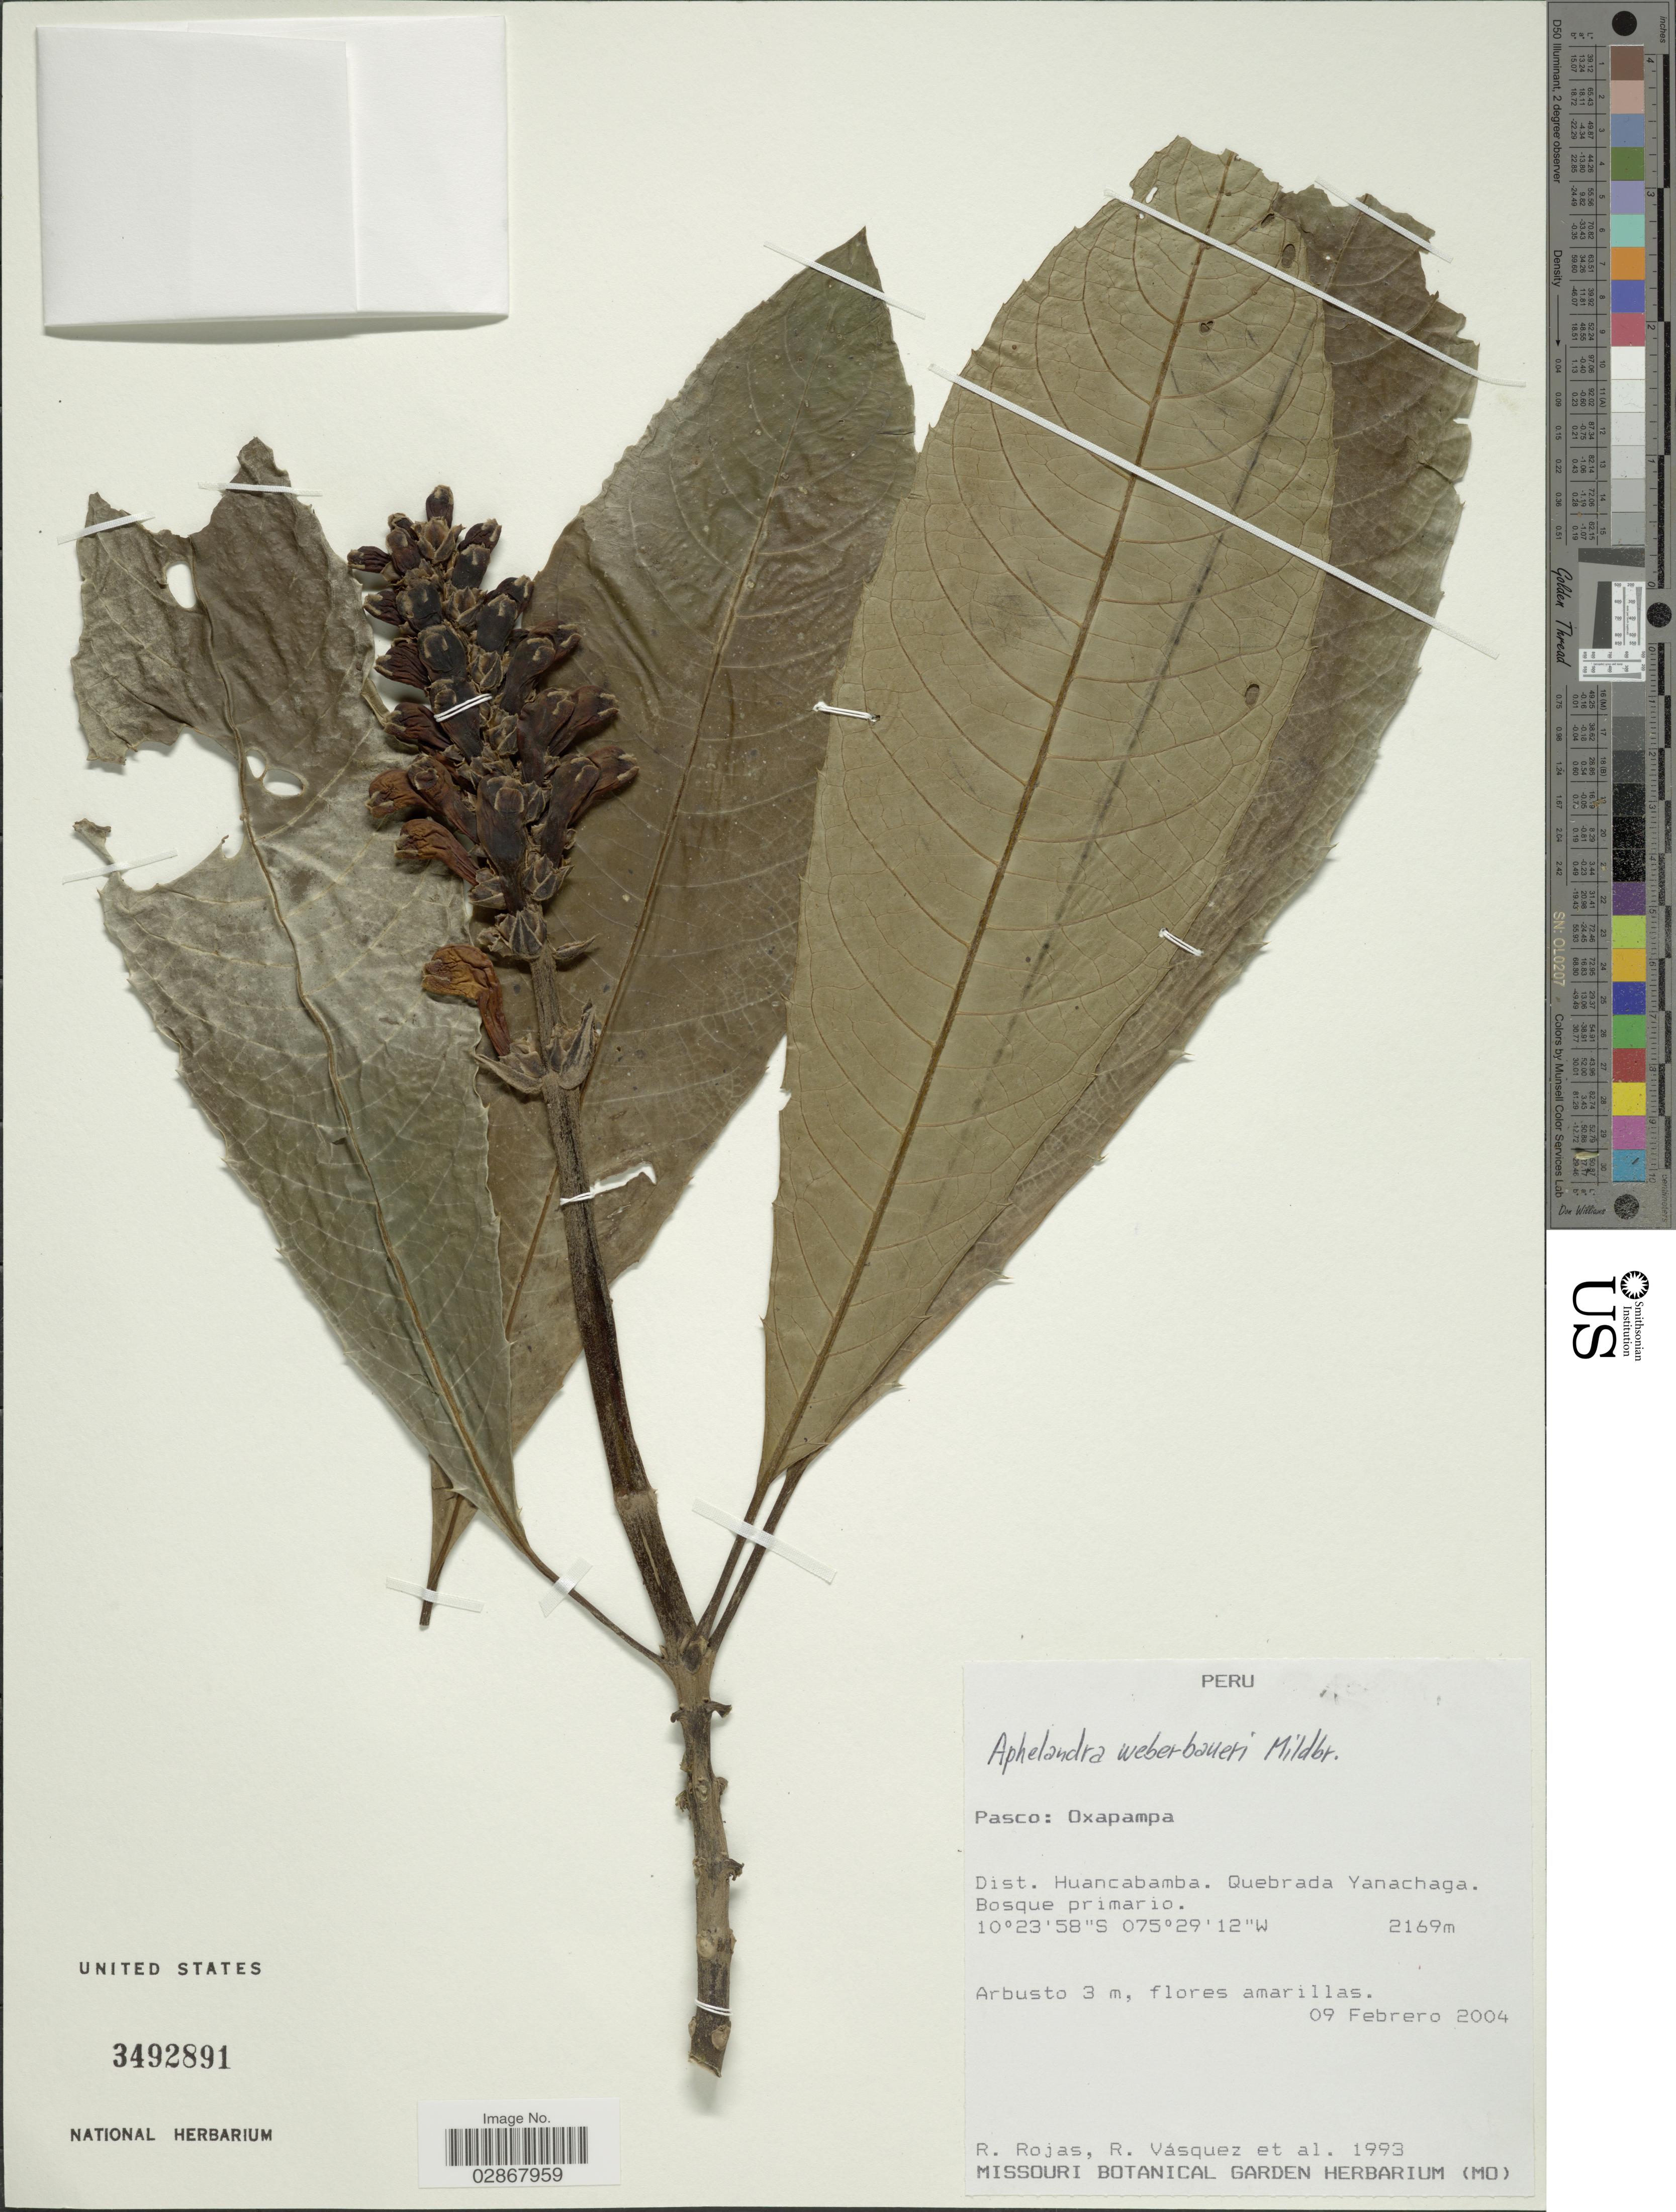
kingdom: Plantae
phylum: Tracheophyta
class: Magnoliopsida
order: Lamiales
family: Acanthaceae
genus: Aphelandra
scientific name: Aphelandra weberbaueri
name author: Mildbr.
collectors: R. Rojas, R. Vásquez & et al.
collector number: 1993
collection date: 2004-02-09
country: Peru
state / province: Pasco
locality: Oxapampa. Dist. Huancabamba. Quebrada Yanachaga.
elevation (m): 2169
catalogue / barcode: US 3492891